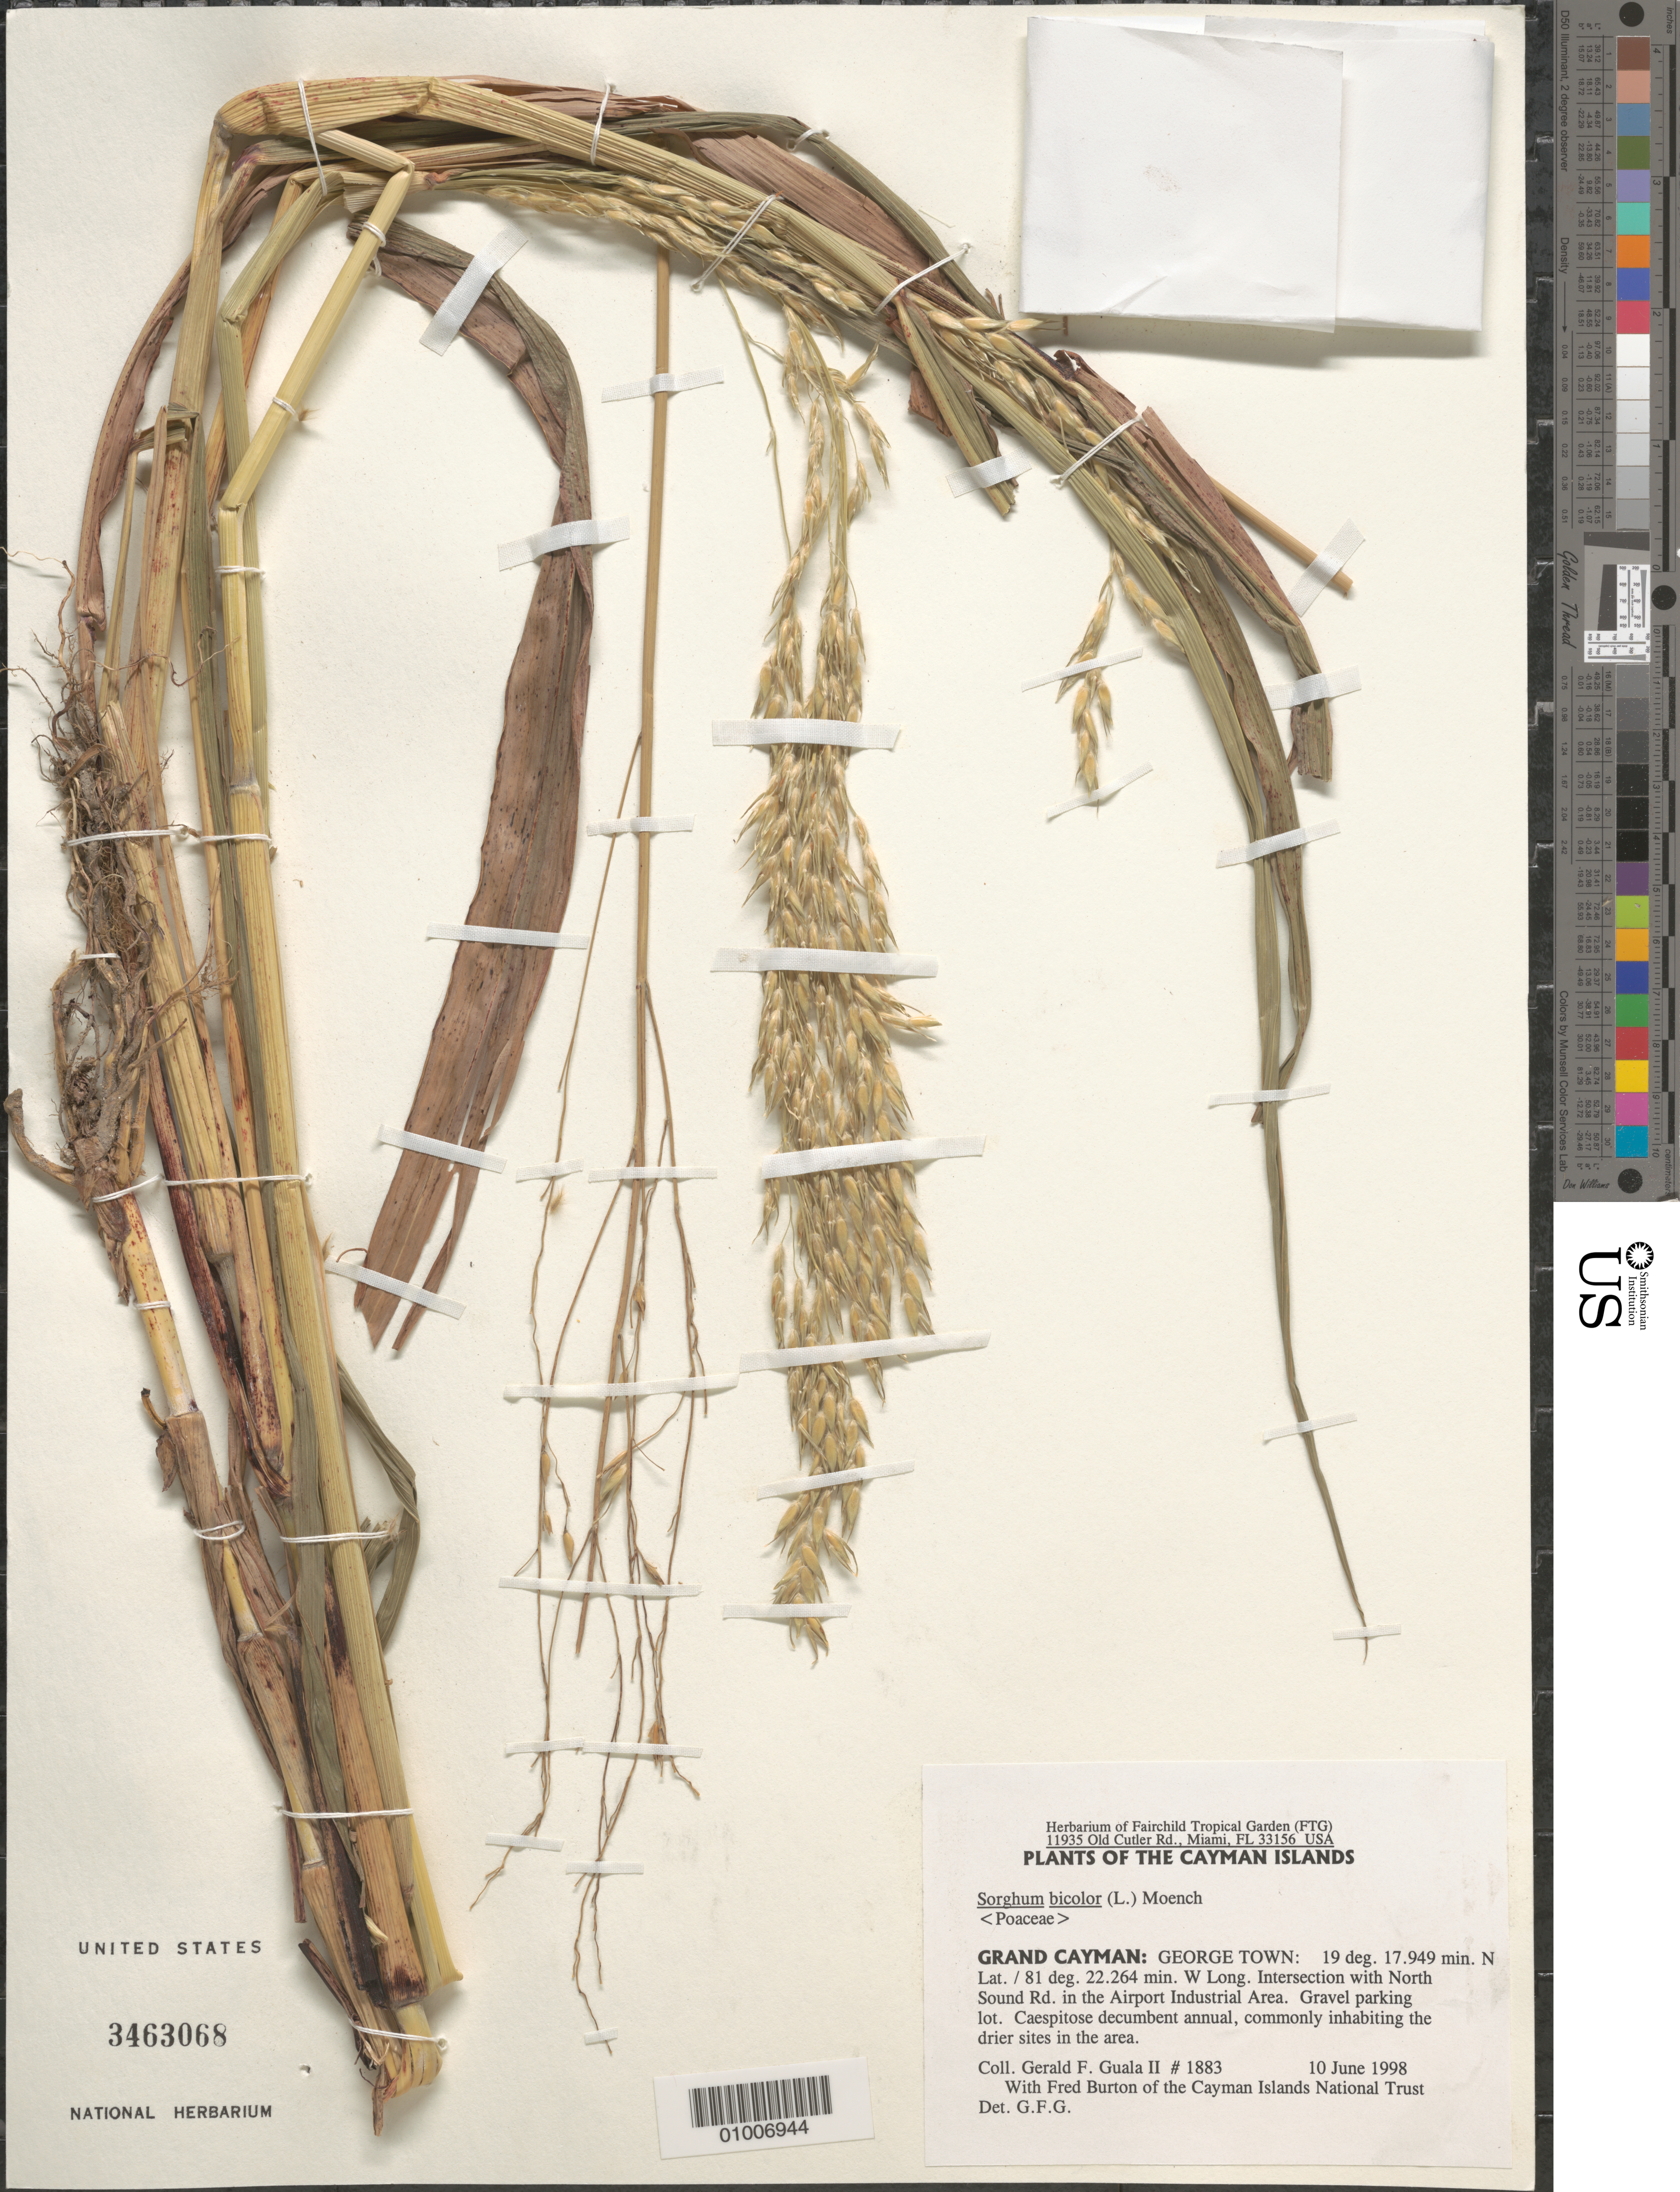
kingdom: Plantae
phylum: Tracheophyta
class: Liliopsida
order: Poales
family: Poaceae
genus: Sorghum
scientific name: Sorghum bicolor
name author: (L.) Moench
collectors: G. Guala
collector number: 1883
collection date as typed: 10 Jun 1998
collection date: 1998-06-10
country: Cayman Islands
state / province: Georgetown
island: Grand Cayman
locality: Intersection with North Sound Rd. in the Airport Industrial Area. Gravel parking lot. Caespitose decument annual, commonly inhabiting the drier sites in the area.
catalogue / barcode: US 3463068